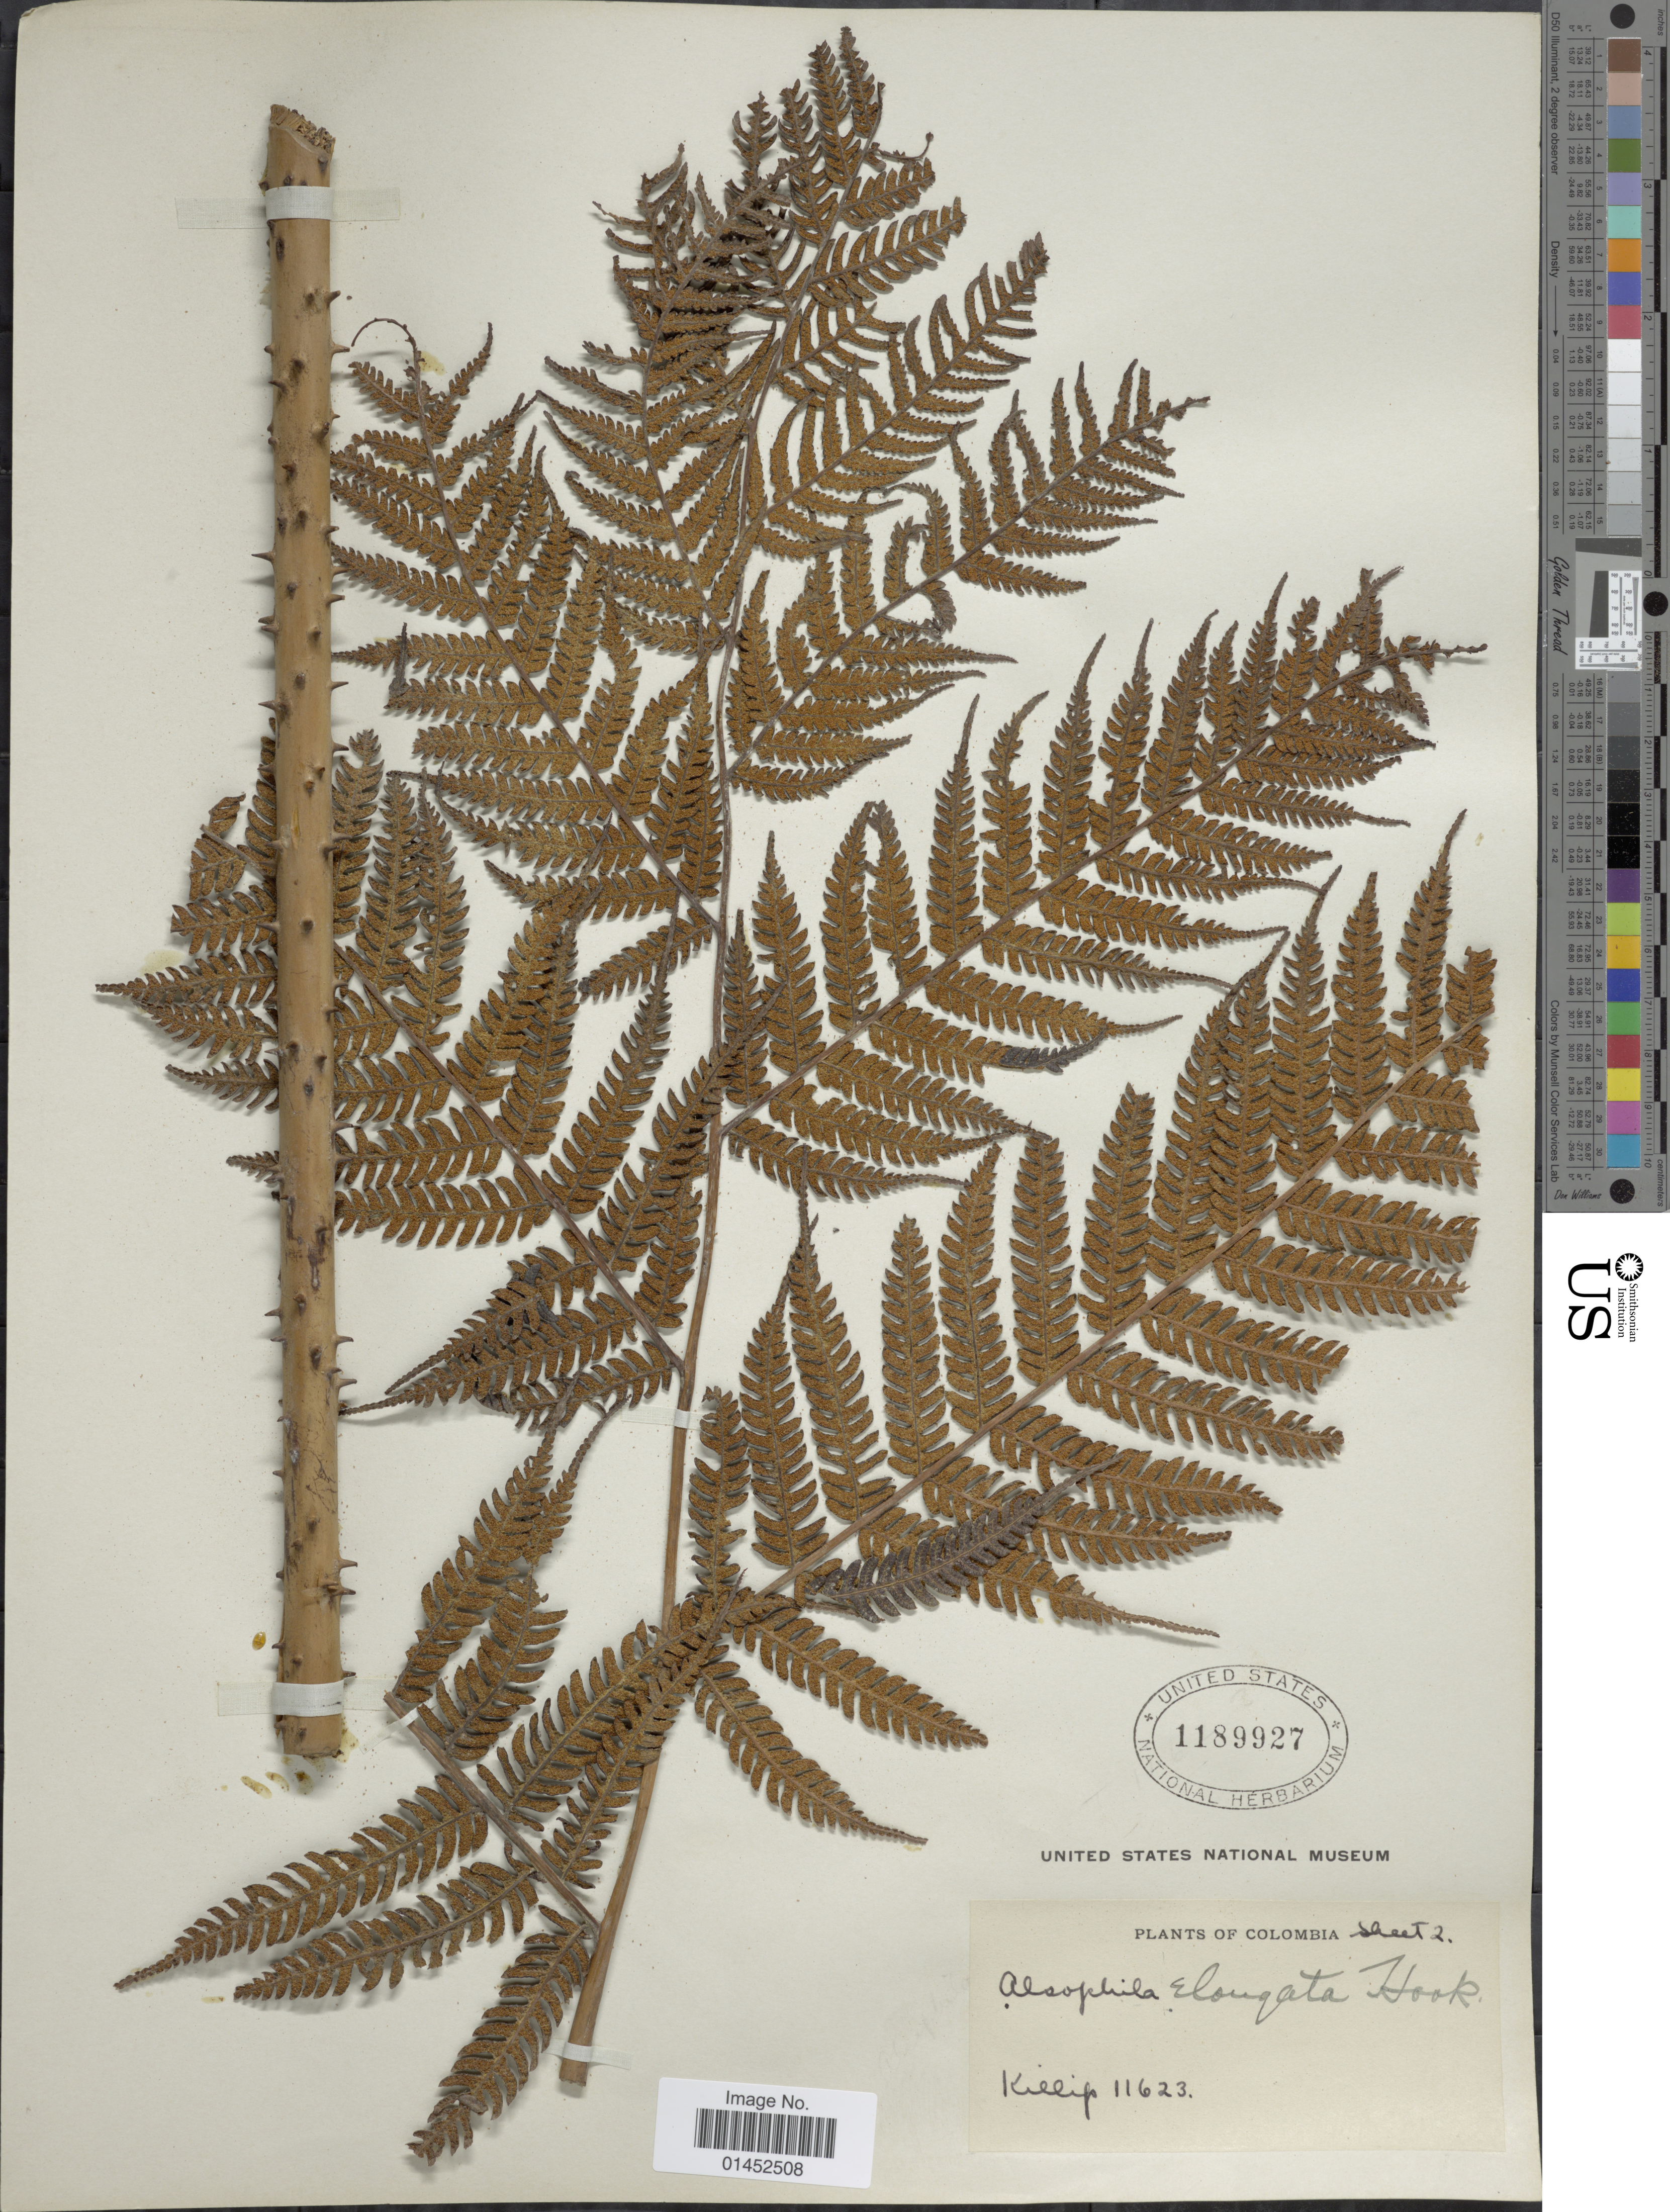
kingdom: Plantae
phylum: Tracheophyta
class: Polypodiopsida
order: Cyatheales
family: Cyatheaceae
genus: Cyathea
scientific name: Cyathea poeppigii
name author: (Hook.) Domin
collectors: Killip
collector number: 11623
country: Colombia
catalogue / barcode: US 1189927